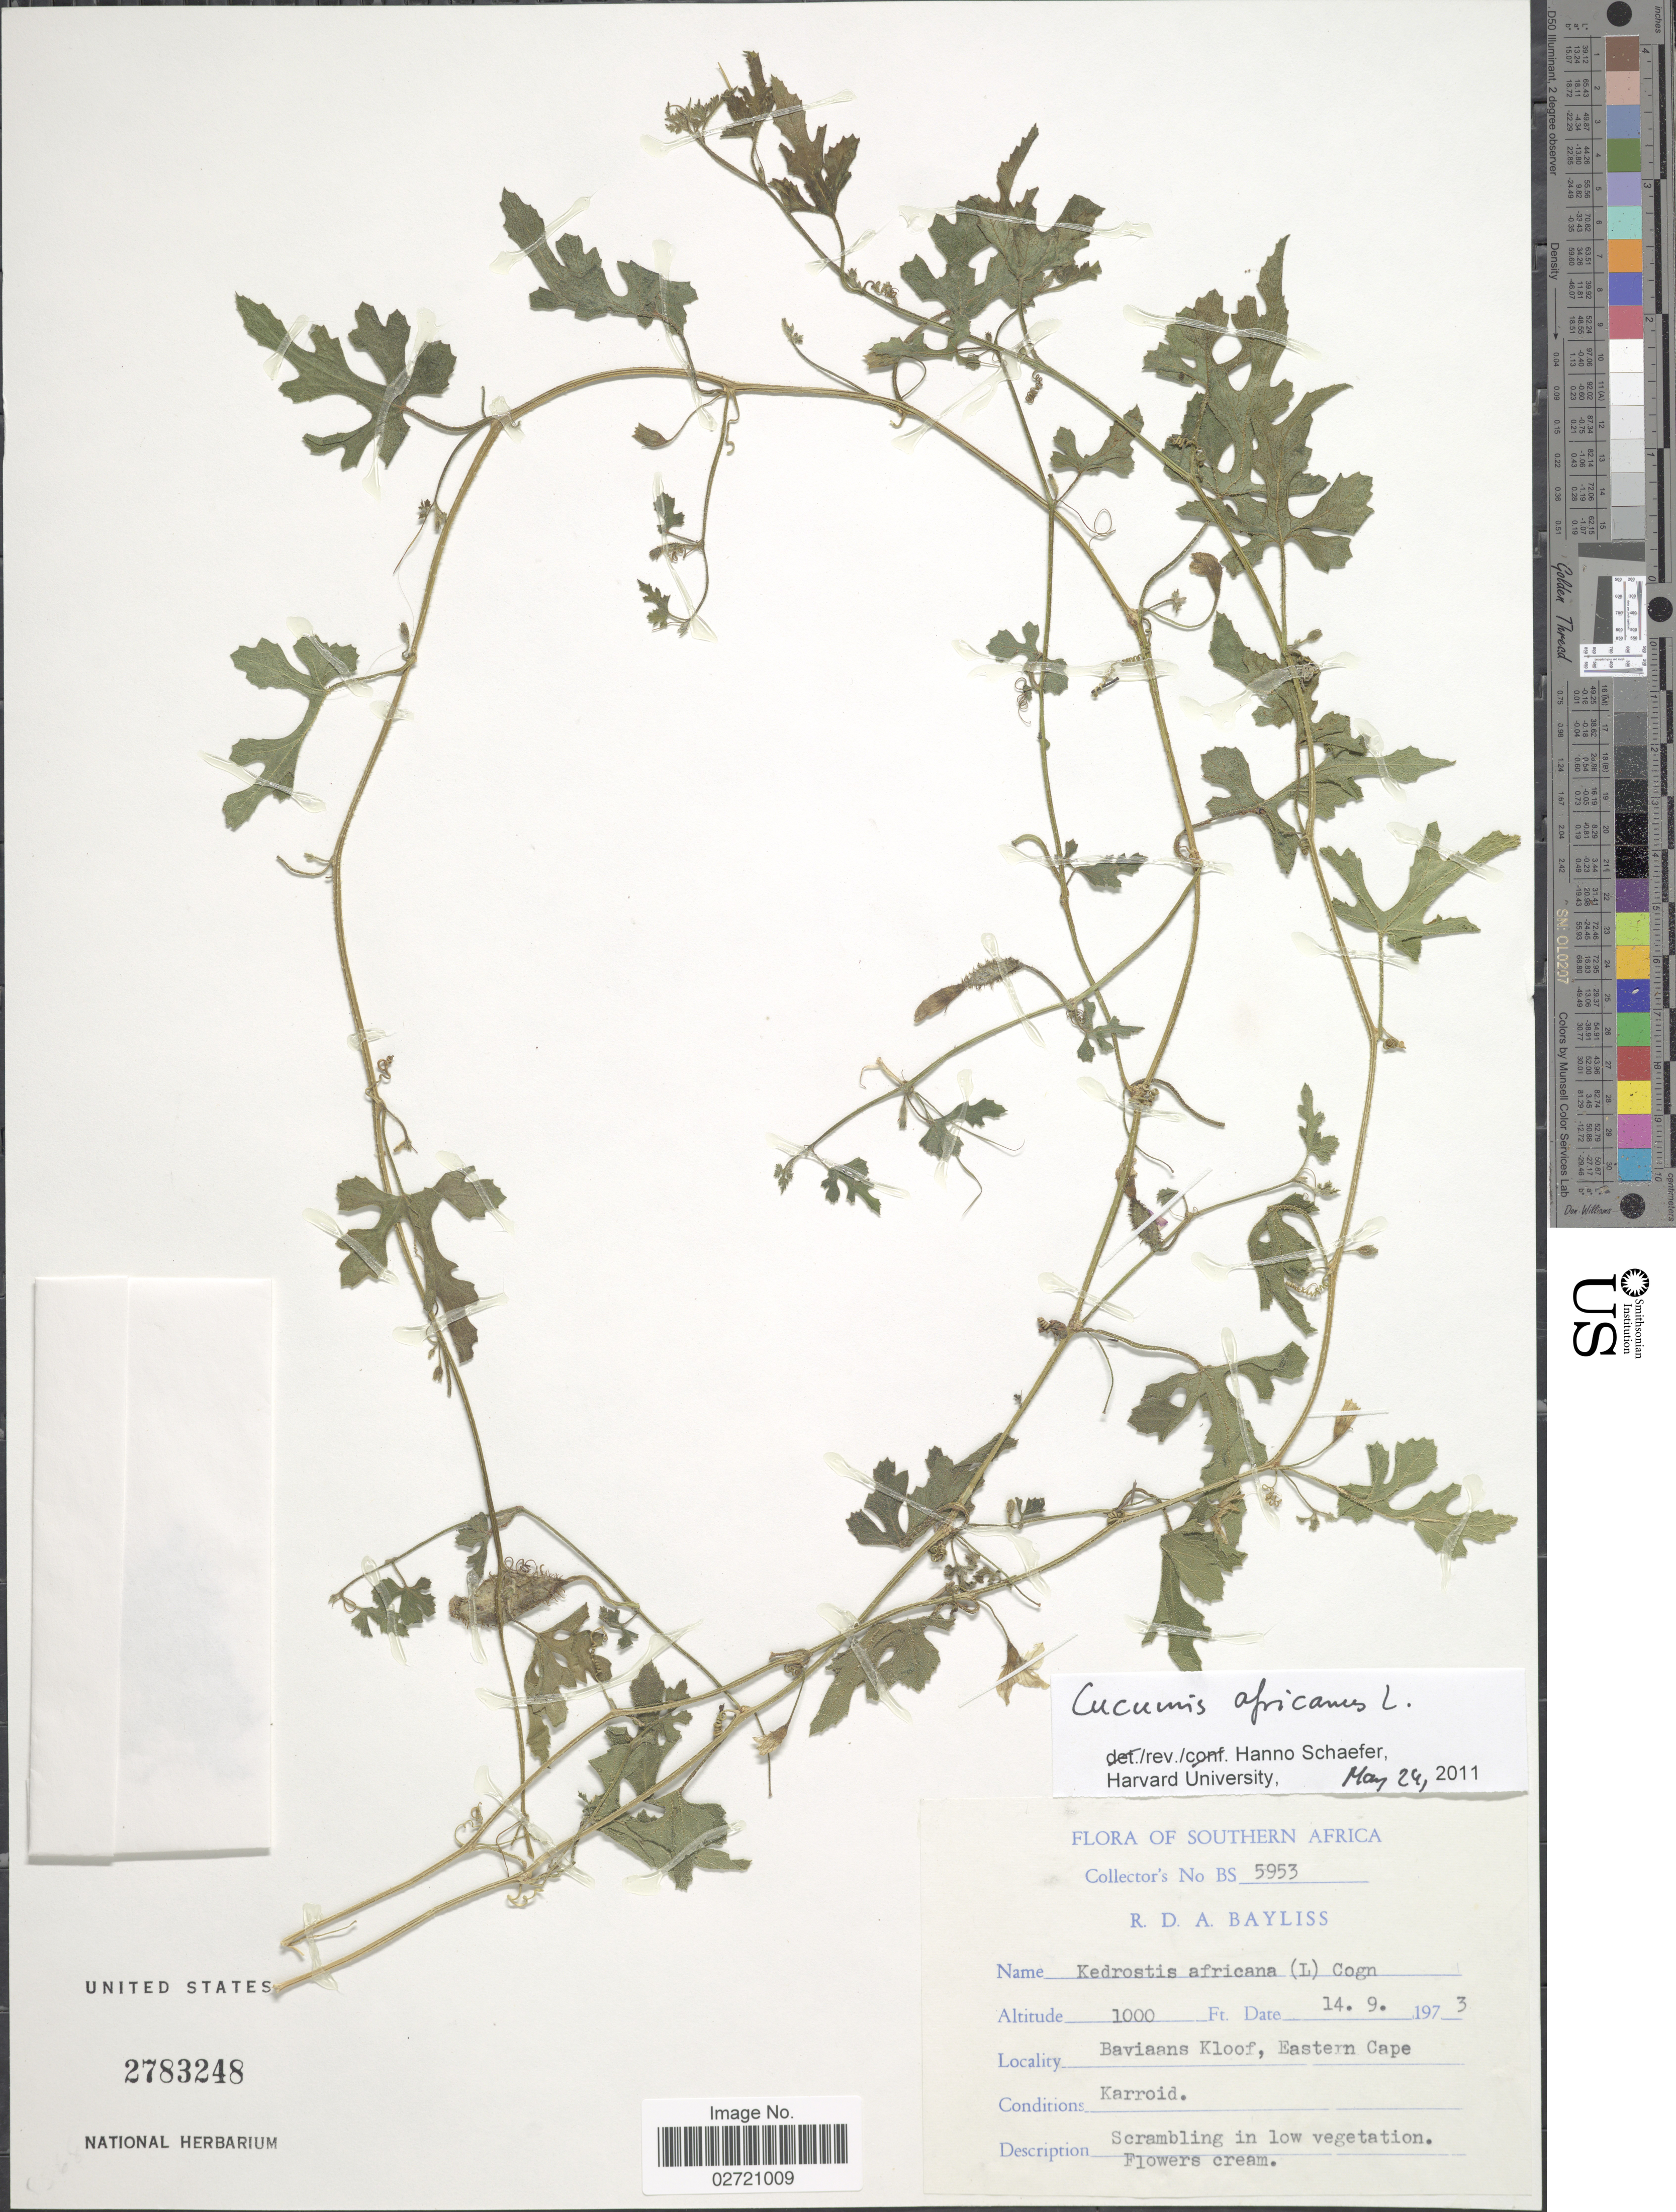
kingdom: Plantae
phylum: Tracheophyta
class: Magnoliopsida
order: Cucurbitales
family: Cucurbitaceae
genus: Cucumis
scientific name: Cucumis africanus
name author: L. f.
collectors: R. Bayliss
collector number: BS 5953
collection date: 1973-09-14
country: South Africa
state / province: Eastern Cape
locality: Southern Africa. Baviaans Kloof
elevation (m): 305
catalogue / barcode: US 2783248